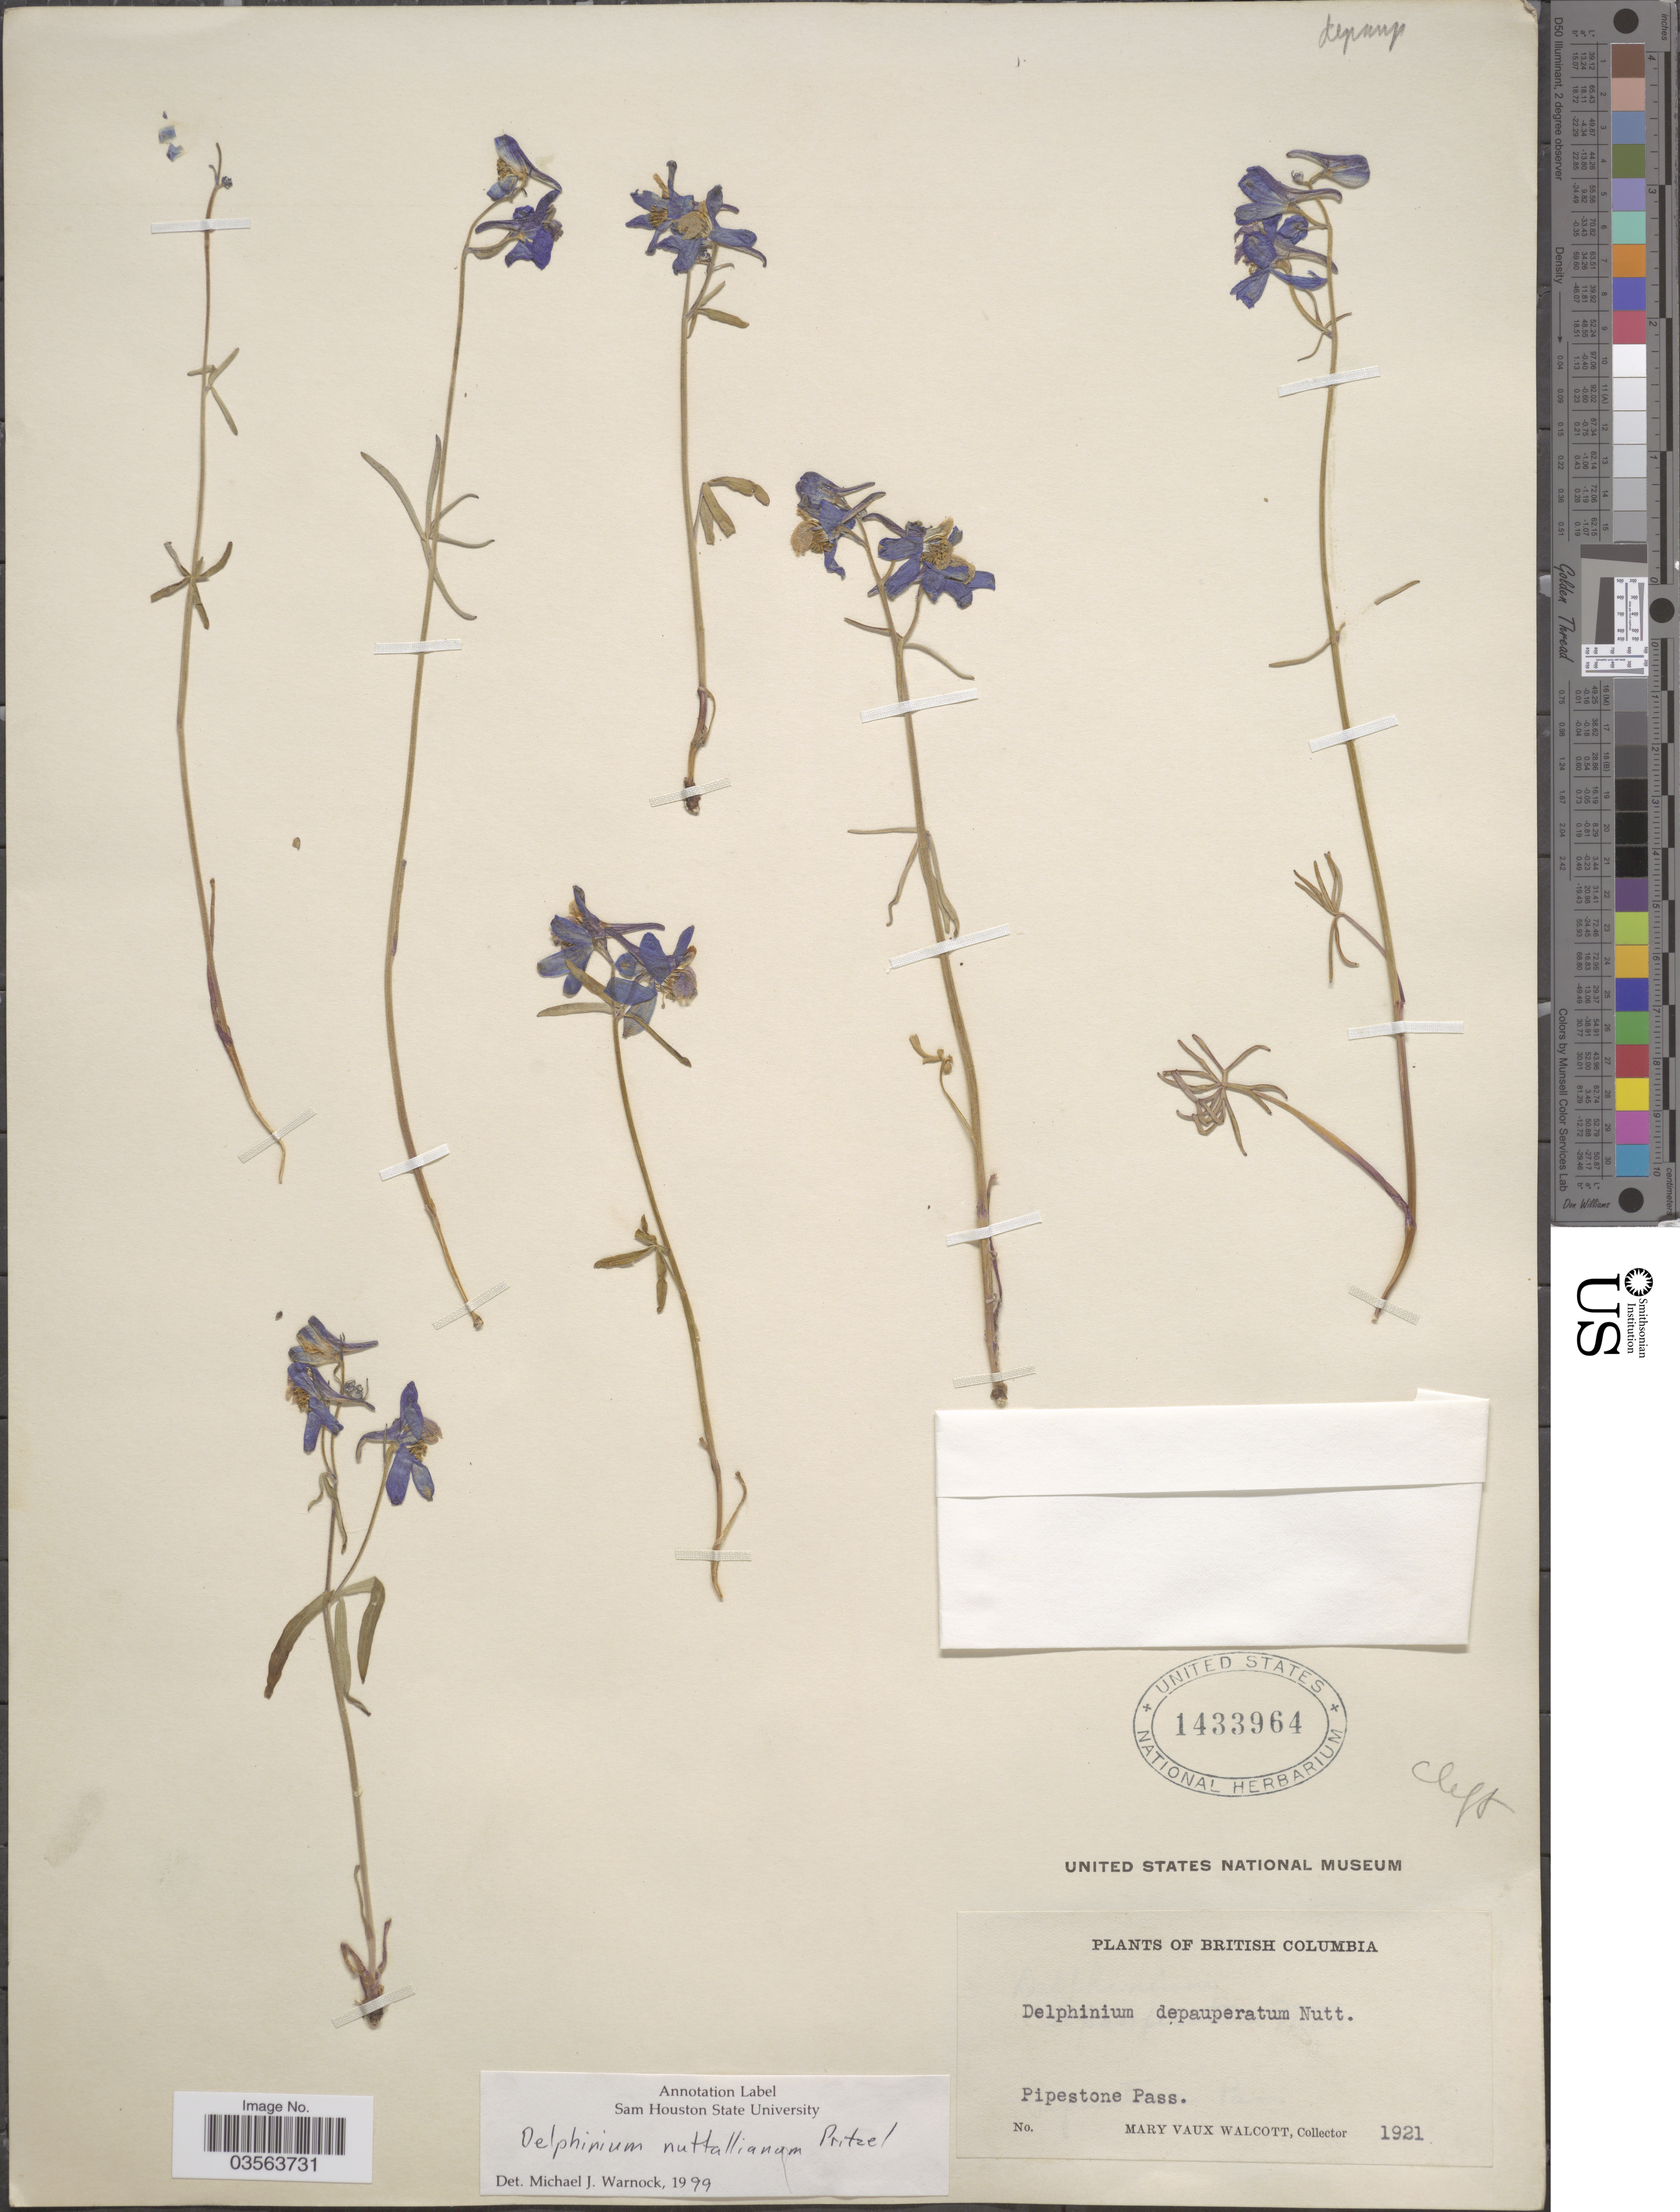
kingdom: Plantae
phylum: Tracheophyta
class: Magnoliopsida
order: Ranunculales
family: Ranunculaceae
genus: Delphinium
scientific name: Delphinium nuttallianum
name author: E. Pritz. ex Walpers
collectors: M. Walcott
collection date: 1921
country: Canada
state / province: British Columbia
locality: Pipestone Pass.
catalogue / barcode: US 1433964